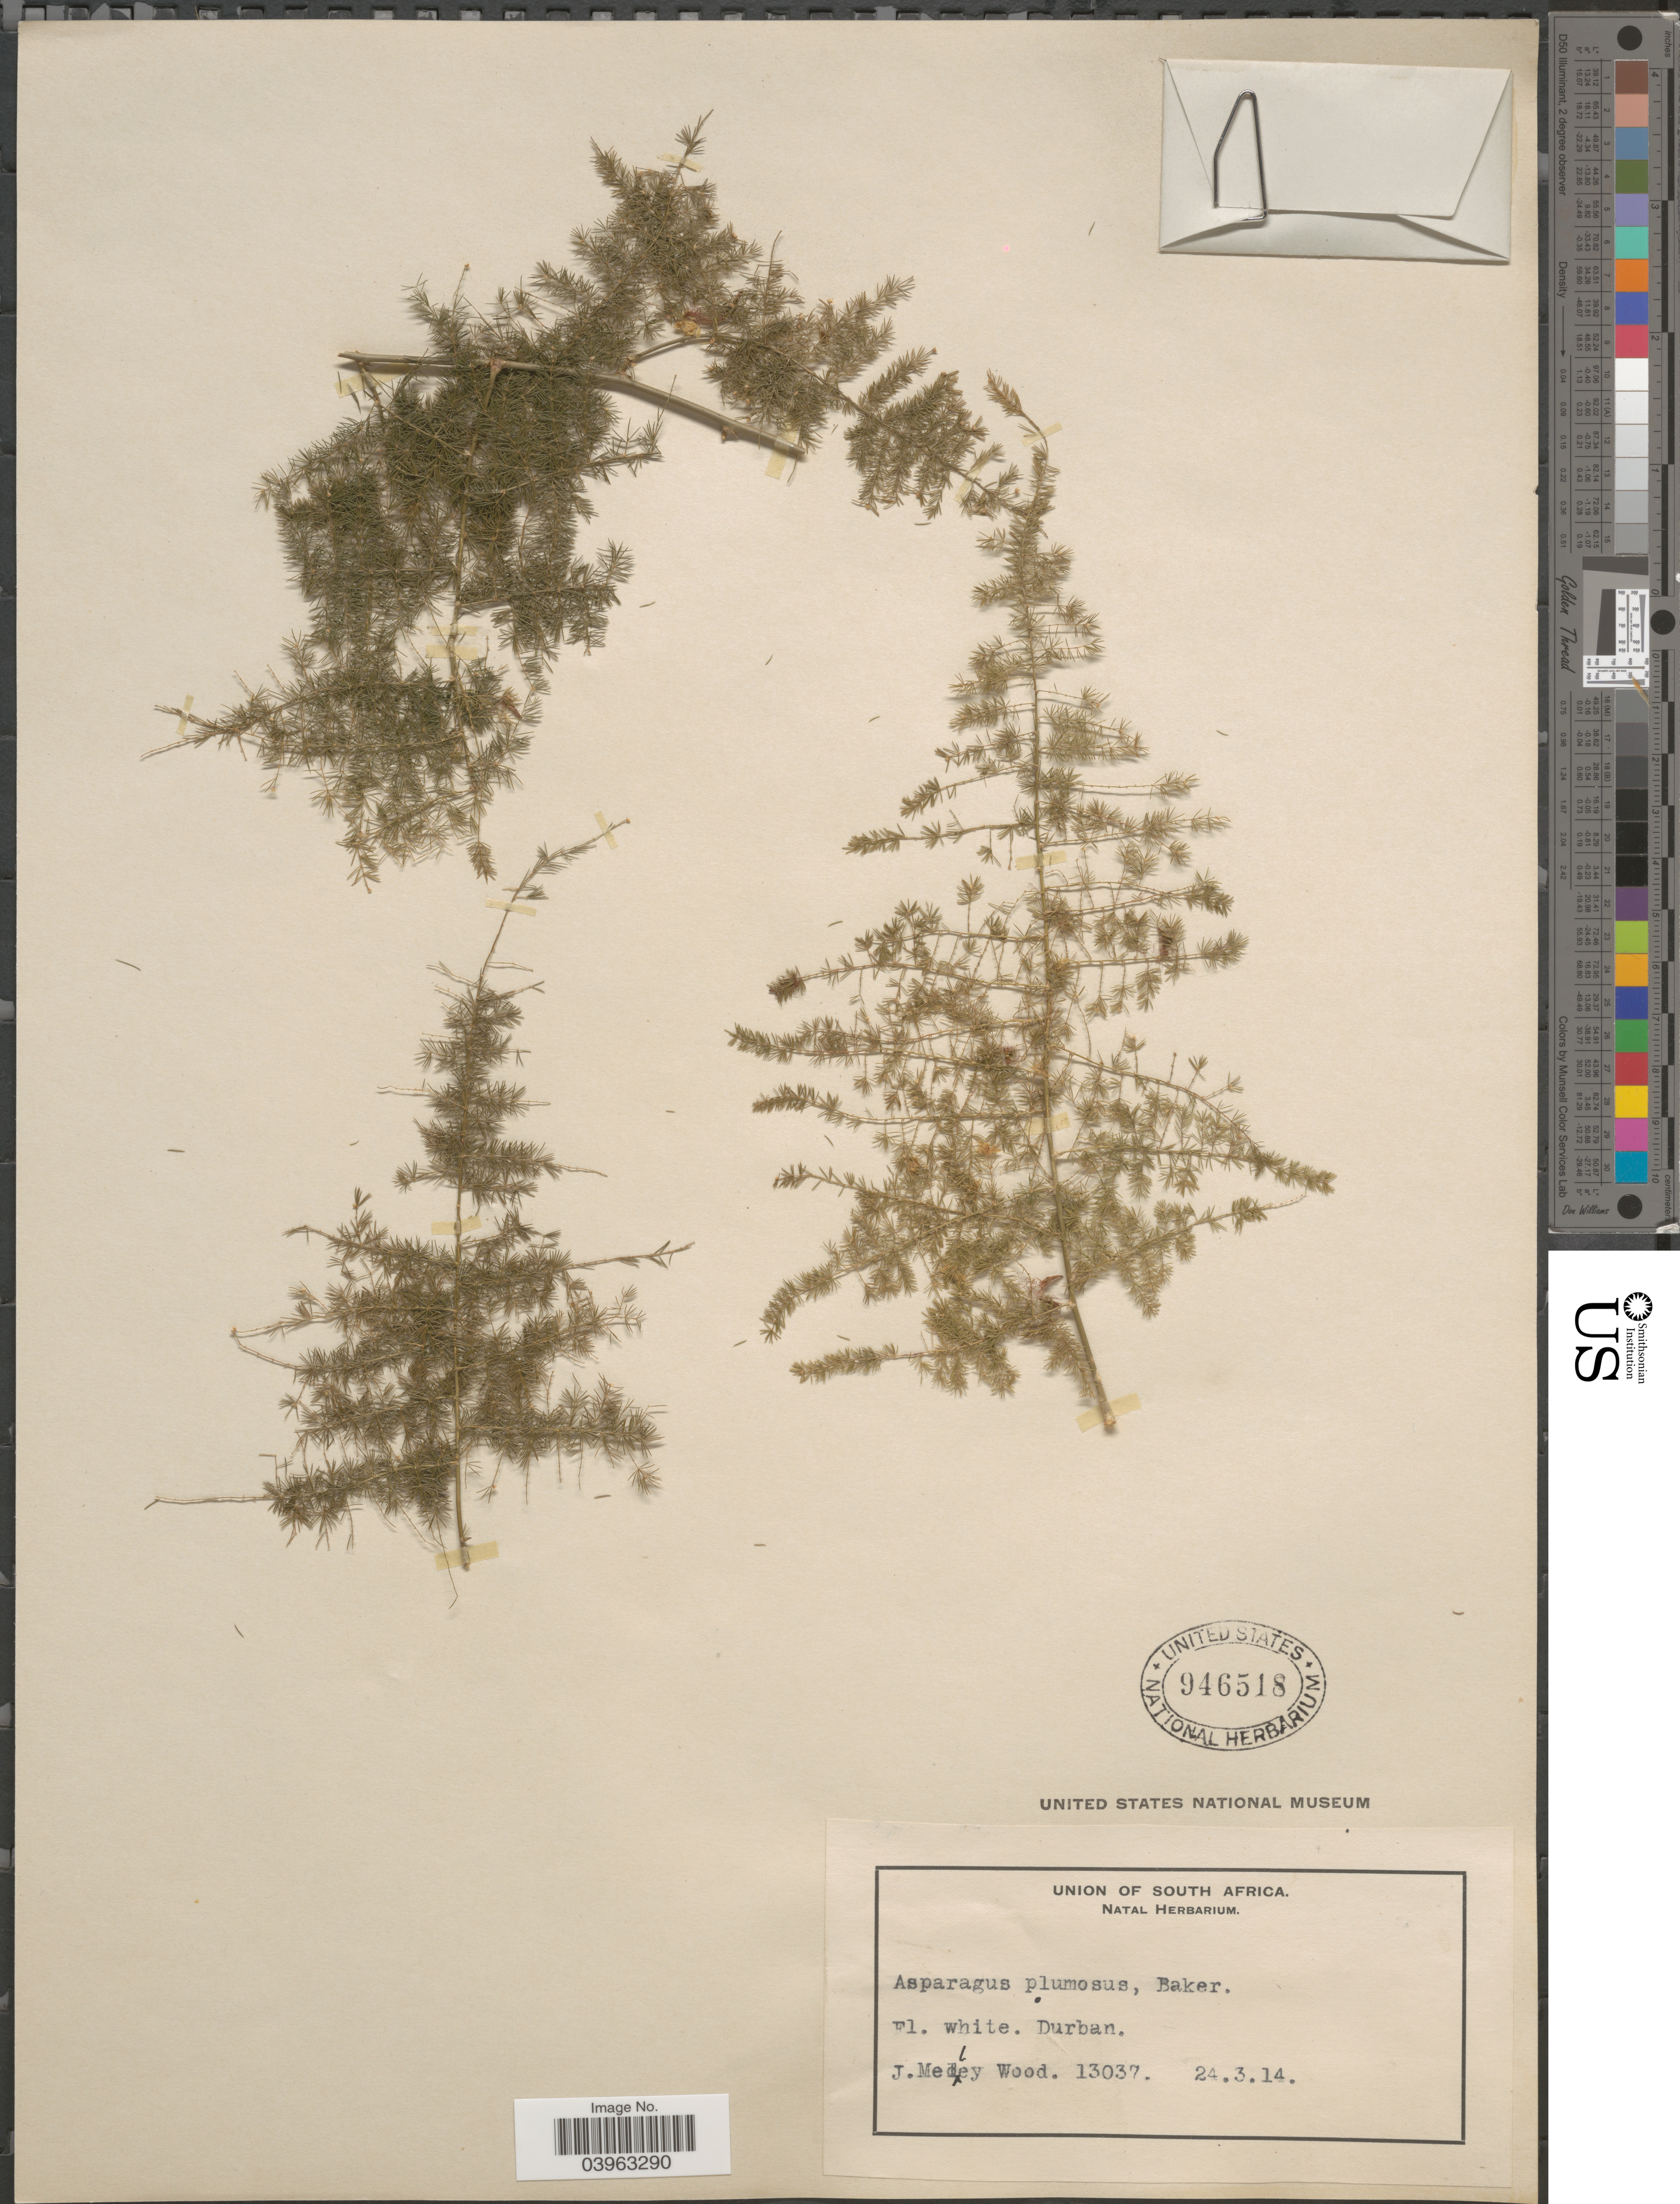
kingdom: Plantae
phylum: Tracheophyta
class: Liliopsida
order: Asparagales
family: Asparagaceae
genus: Asparagus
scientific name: Asparagus setaceus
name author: (Kunth) Jessop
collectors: J. M. Wood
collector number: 13037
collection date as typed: Transcribed d/m/y: 24/3/14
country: South Africa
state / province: KwaZulu-Natal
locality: Natal. Durban.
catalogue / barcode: US 946518